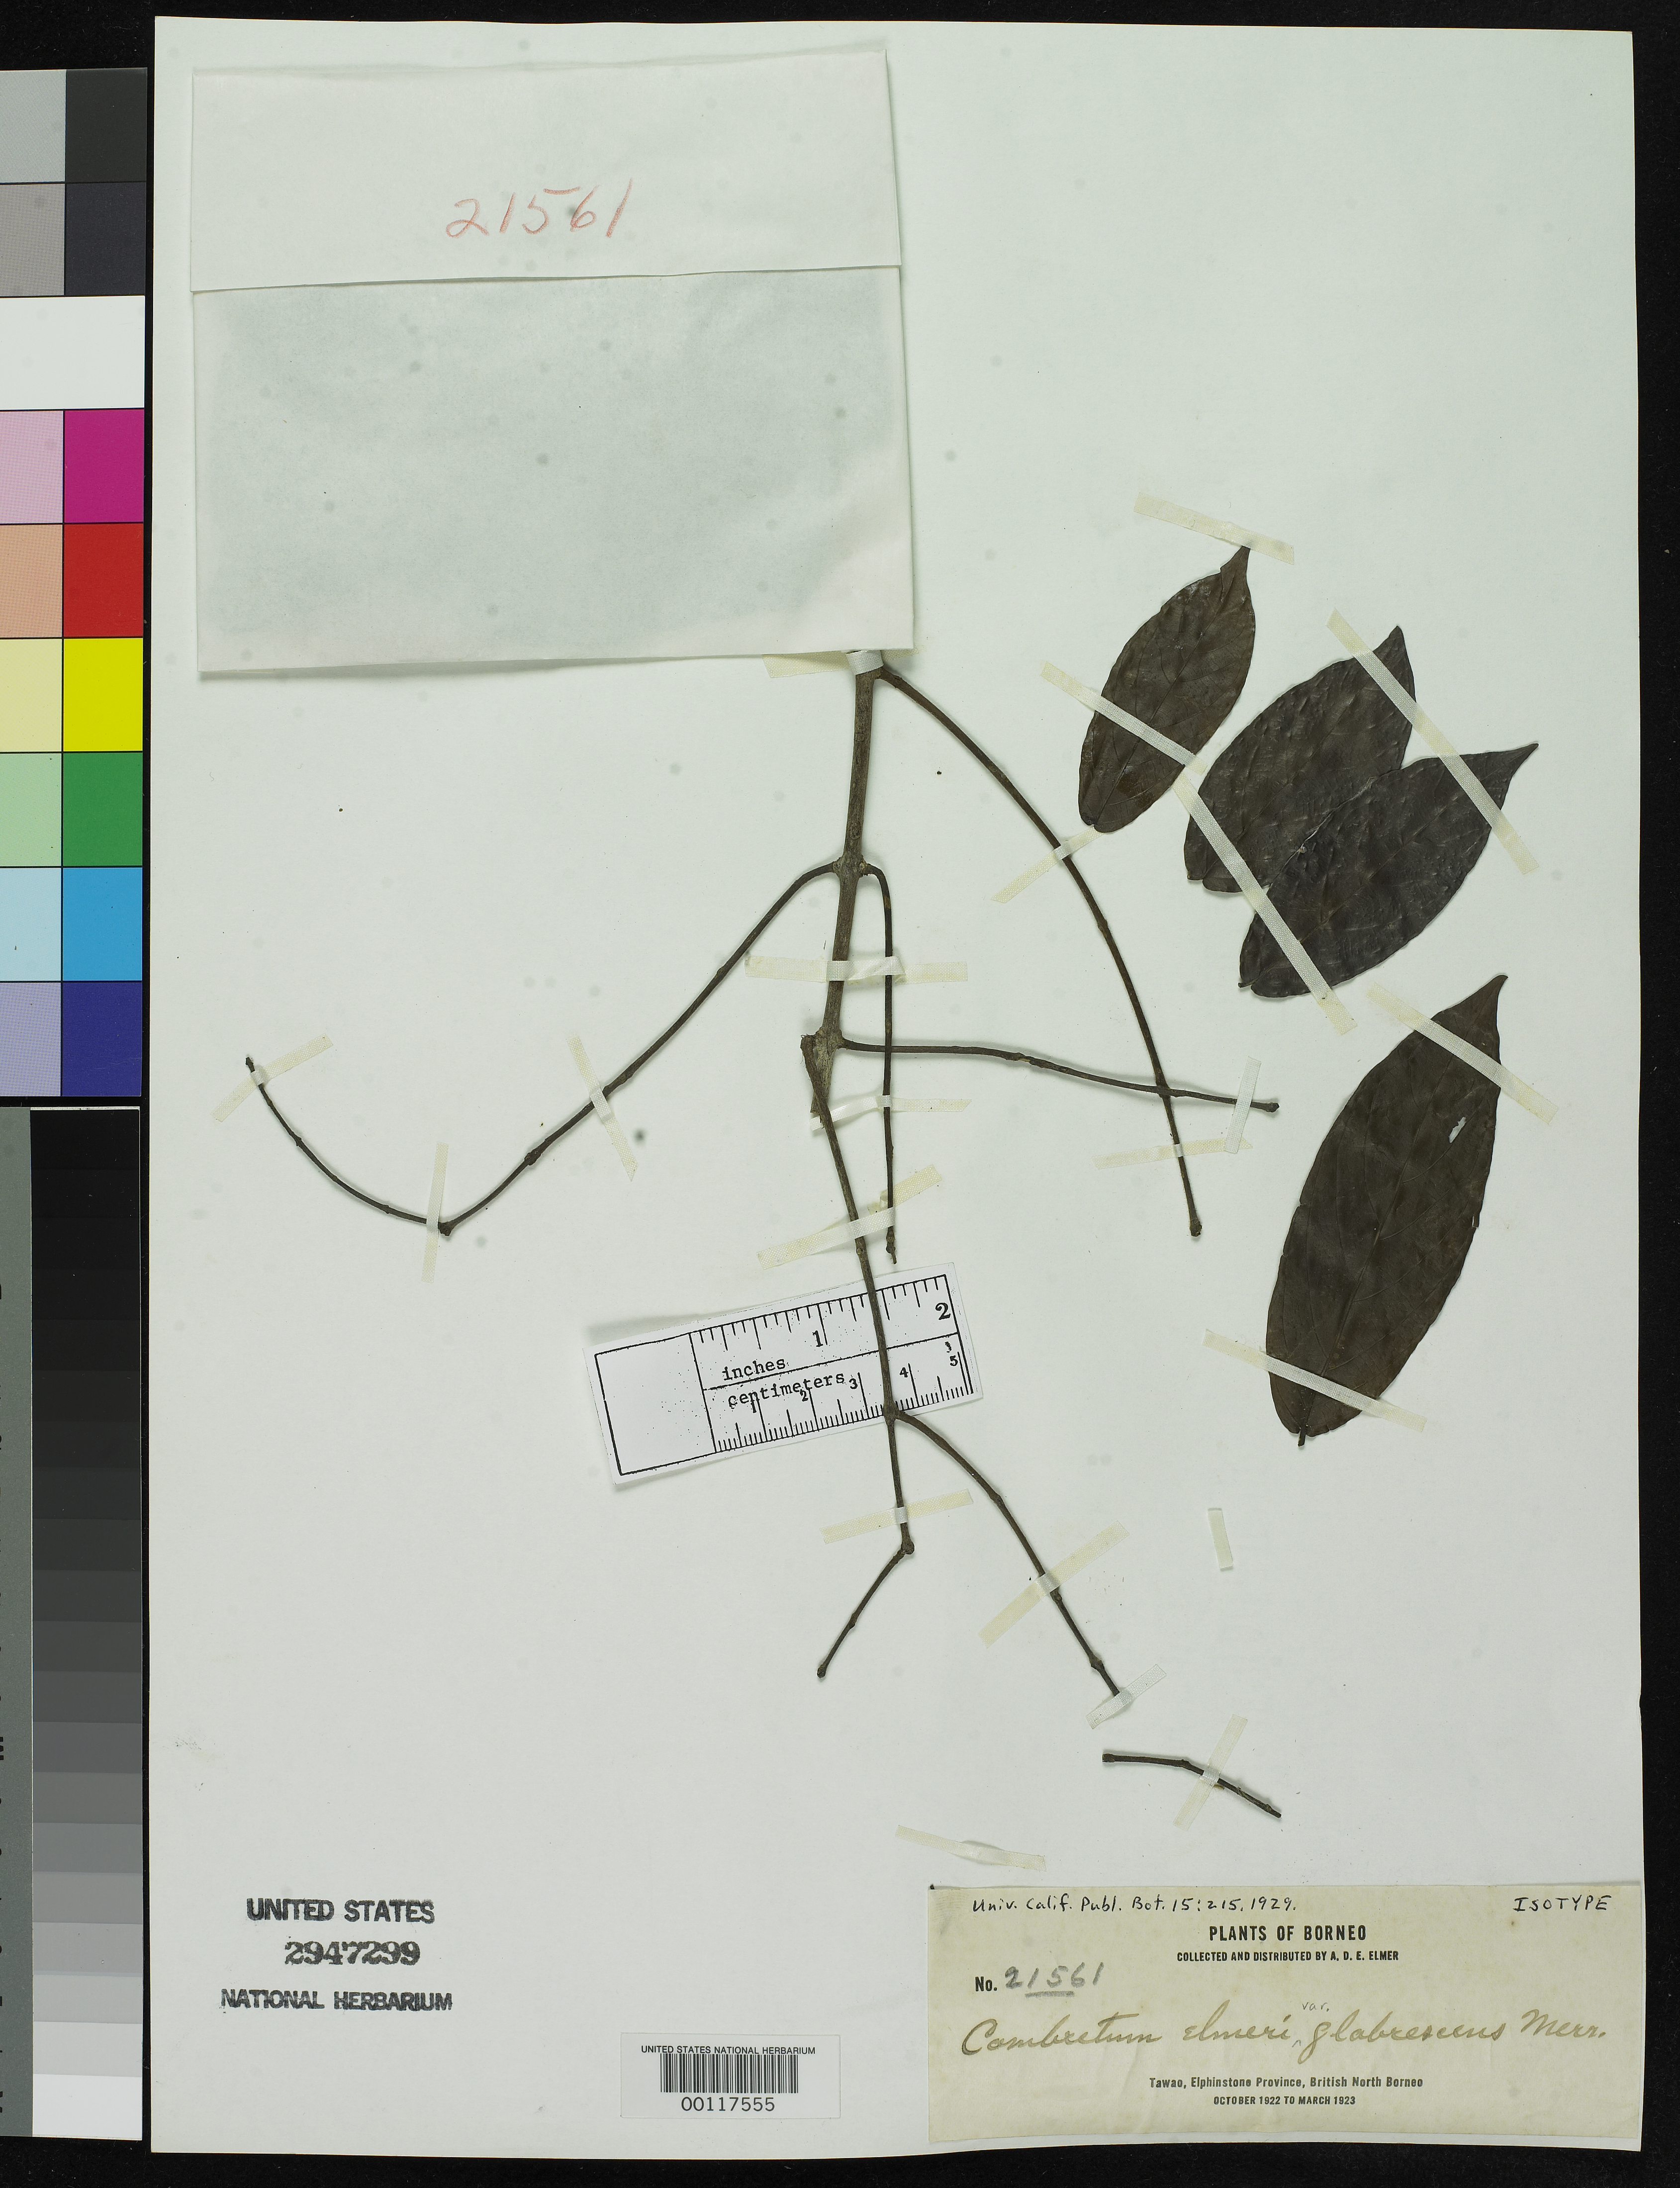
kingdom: Plantae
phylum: Tracheophyta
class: Magnoliopsida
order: Myrtales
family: Combretaceae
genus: Combretum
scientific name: Combretum elmeri var. glabrescens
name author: Merr.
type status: Isotype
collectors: A. D. E. Elmer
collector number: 21561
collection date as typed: Oct 1922 to -- Mar 1925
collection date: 1922-10/1925-03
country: Malaysia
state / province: Sabah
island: Borneo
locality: Elphinstone, Tawao.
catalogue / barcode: US 2947299